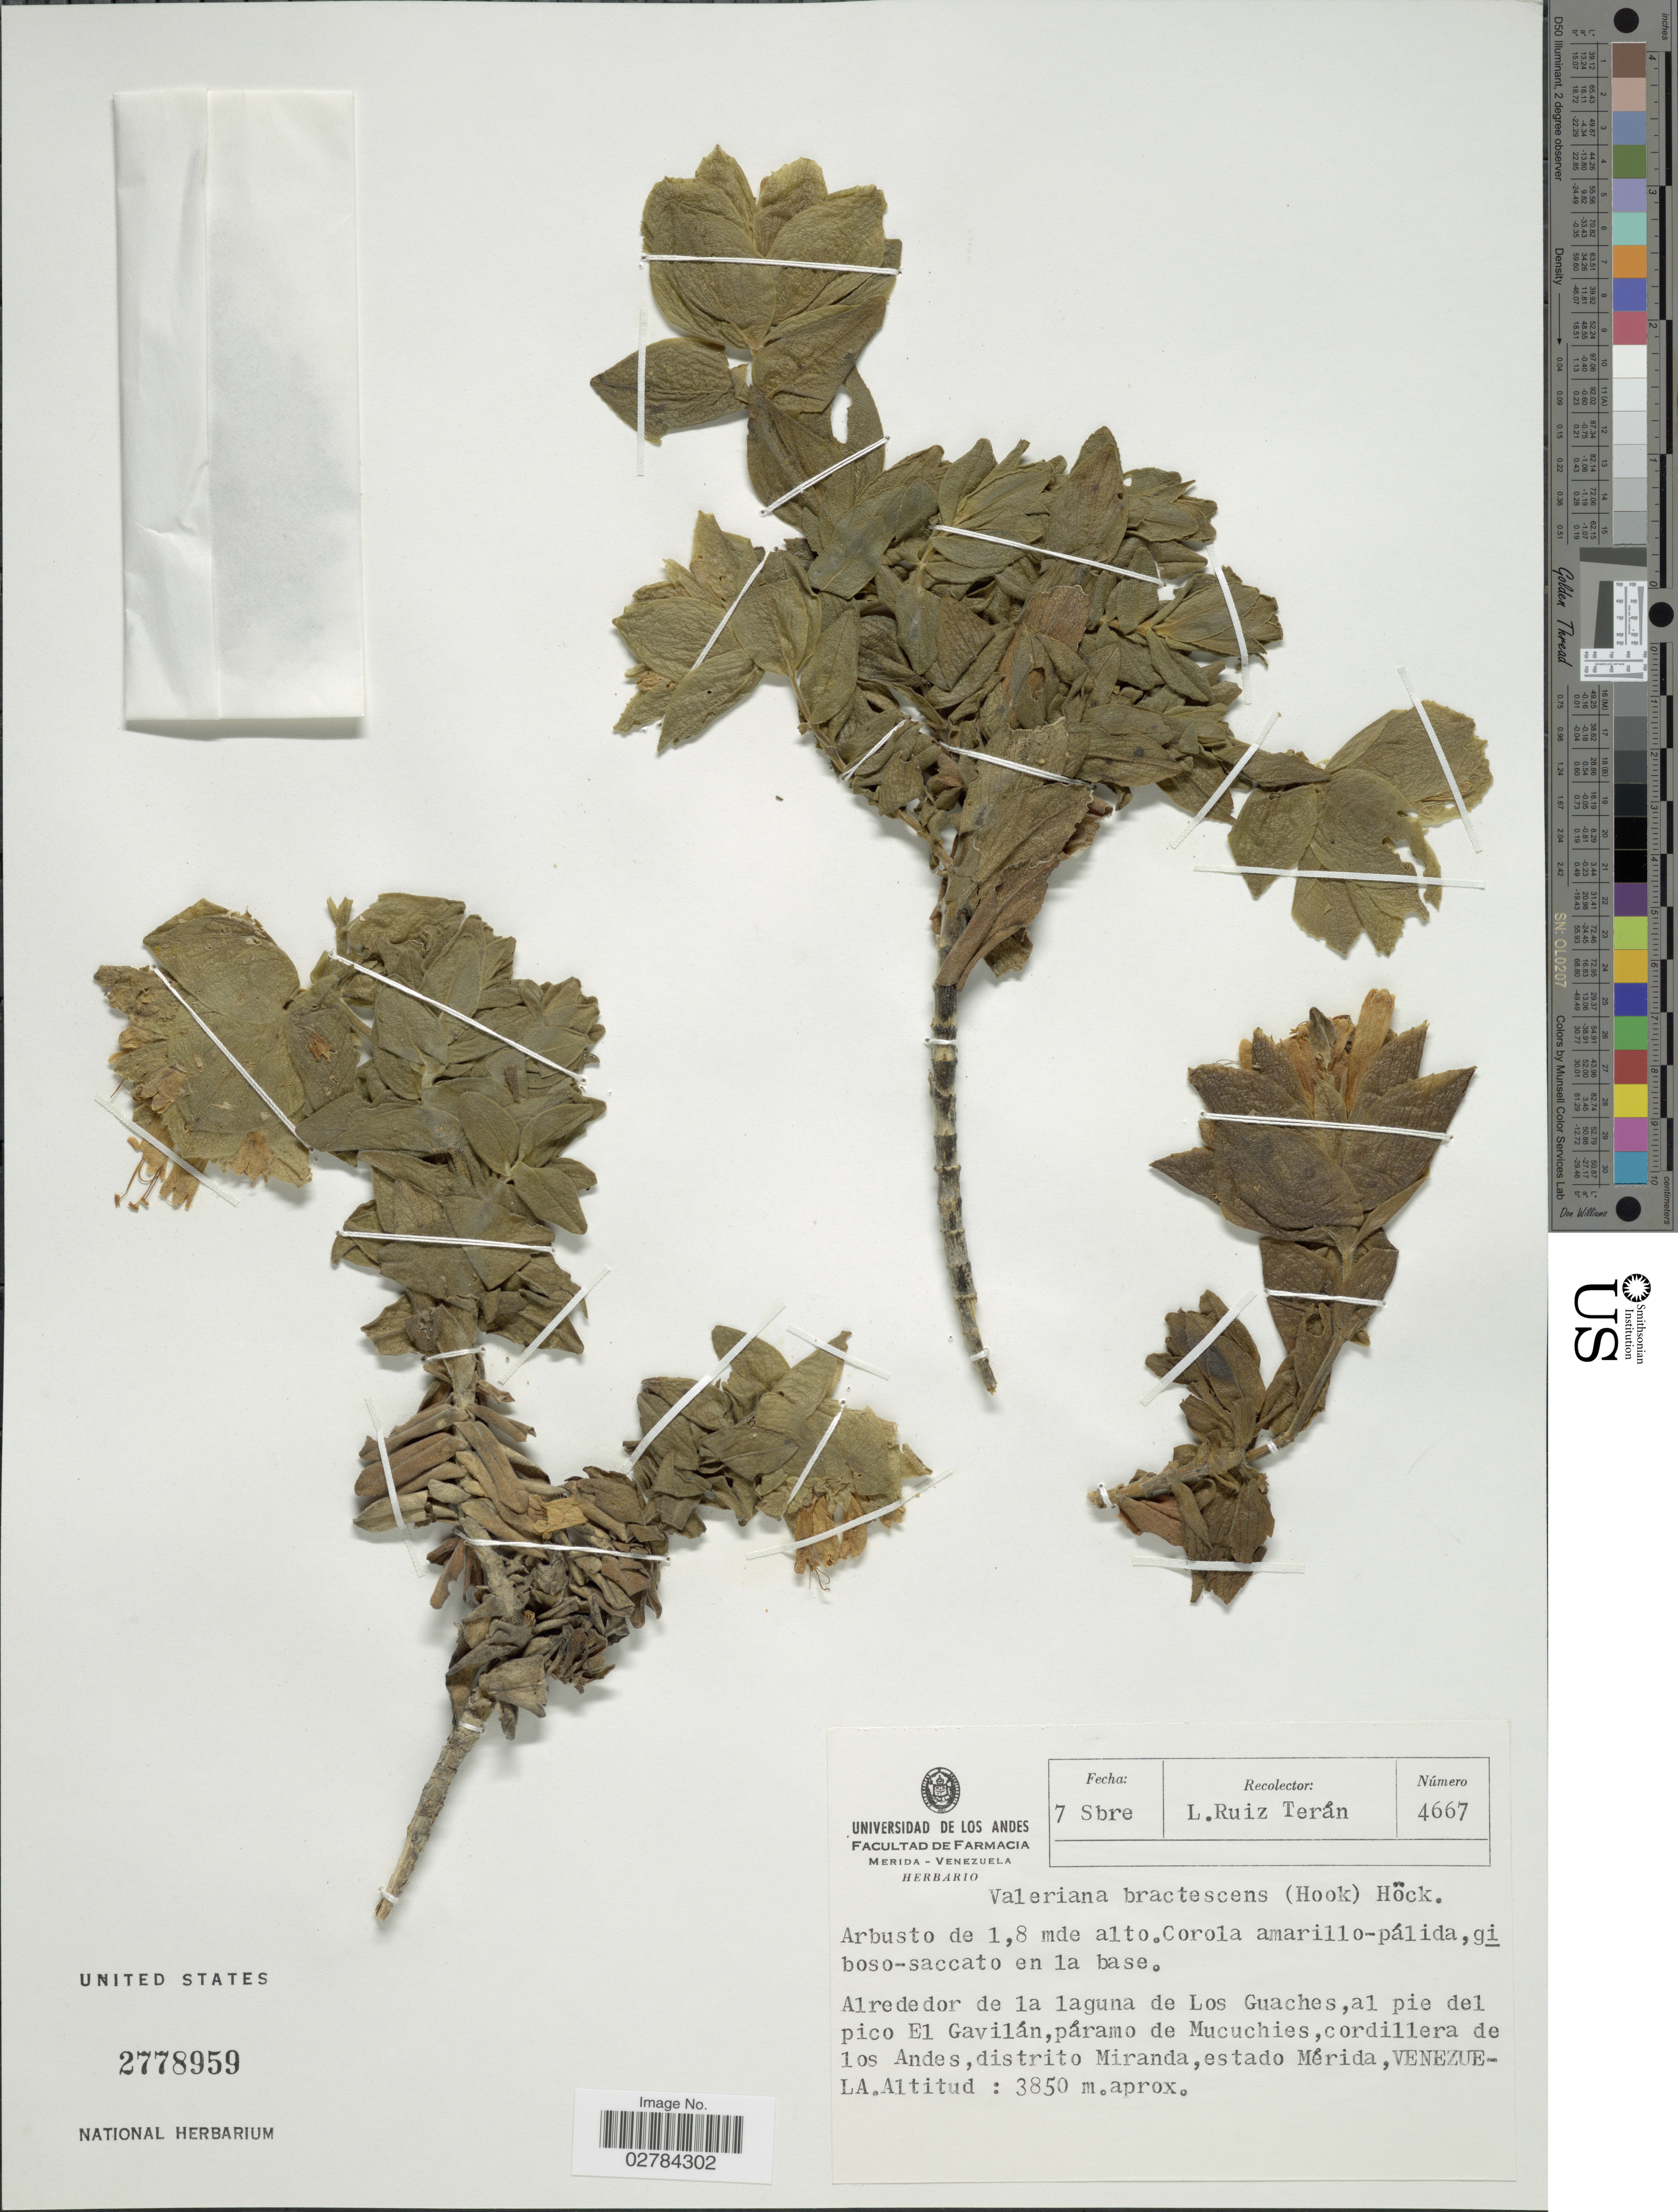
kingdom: Plantae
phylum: Tracheophyta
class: Magnoliopsida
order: Dipsacales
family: Caprifoliaceae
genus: Valeriana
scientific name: Valeriana bractescens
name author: Höck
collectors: L. E. Ruíz-Terán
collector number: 4667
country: Venezuela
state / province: Mérida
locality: Alrededor de la laguna de Los Guaches, al pie del pico El Gavilán, páramo de Mucuchies, cordillera de los Andes, distrito Miranda, estado Mérida.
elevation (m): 3850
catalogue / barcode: US 2778959